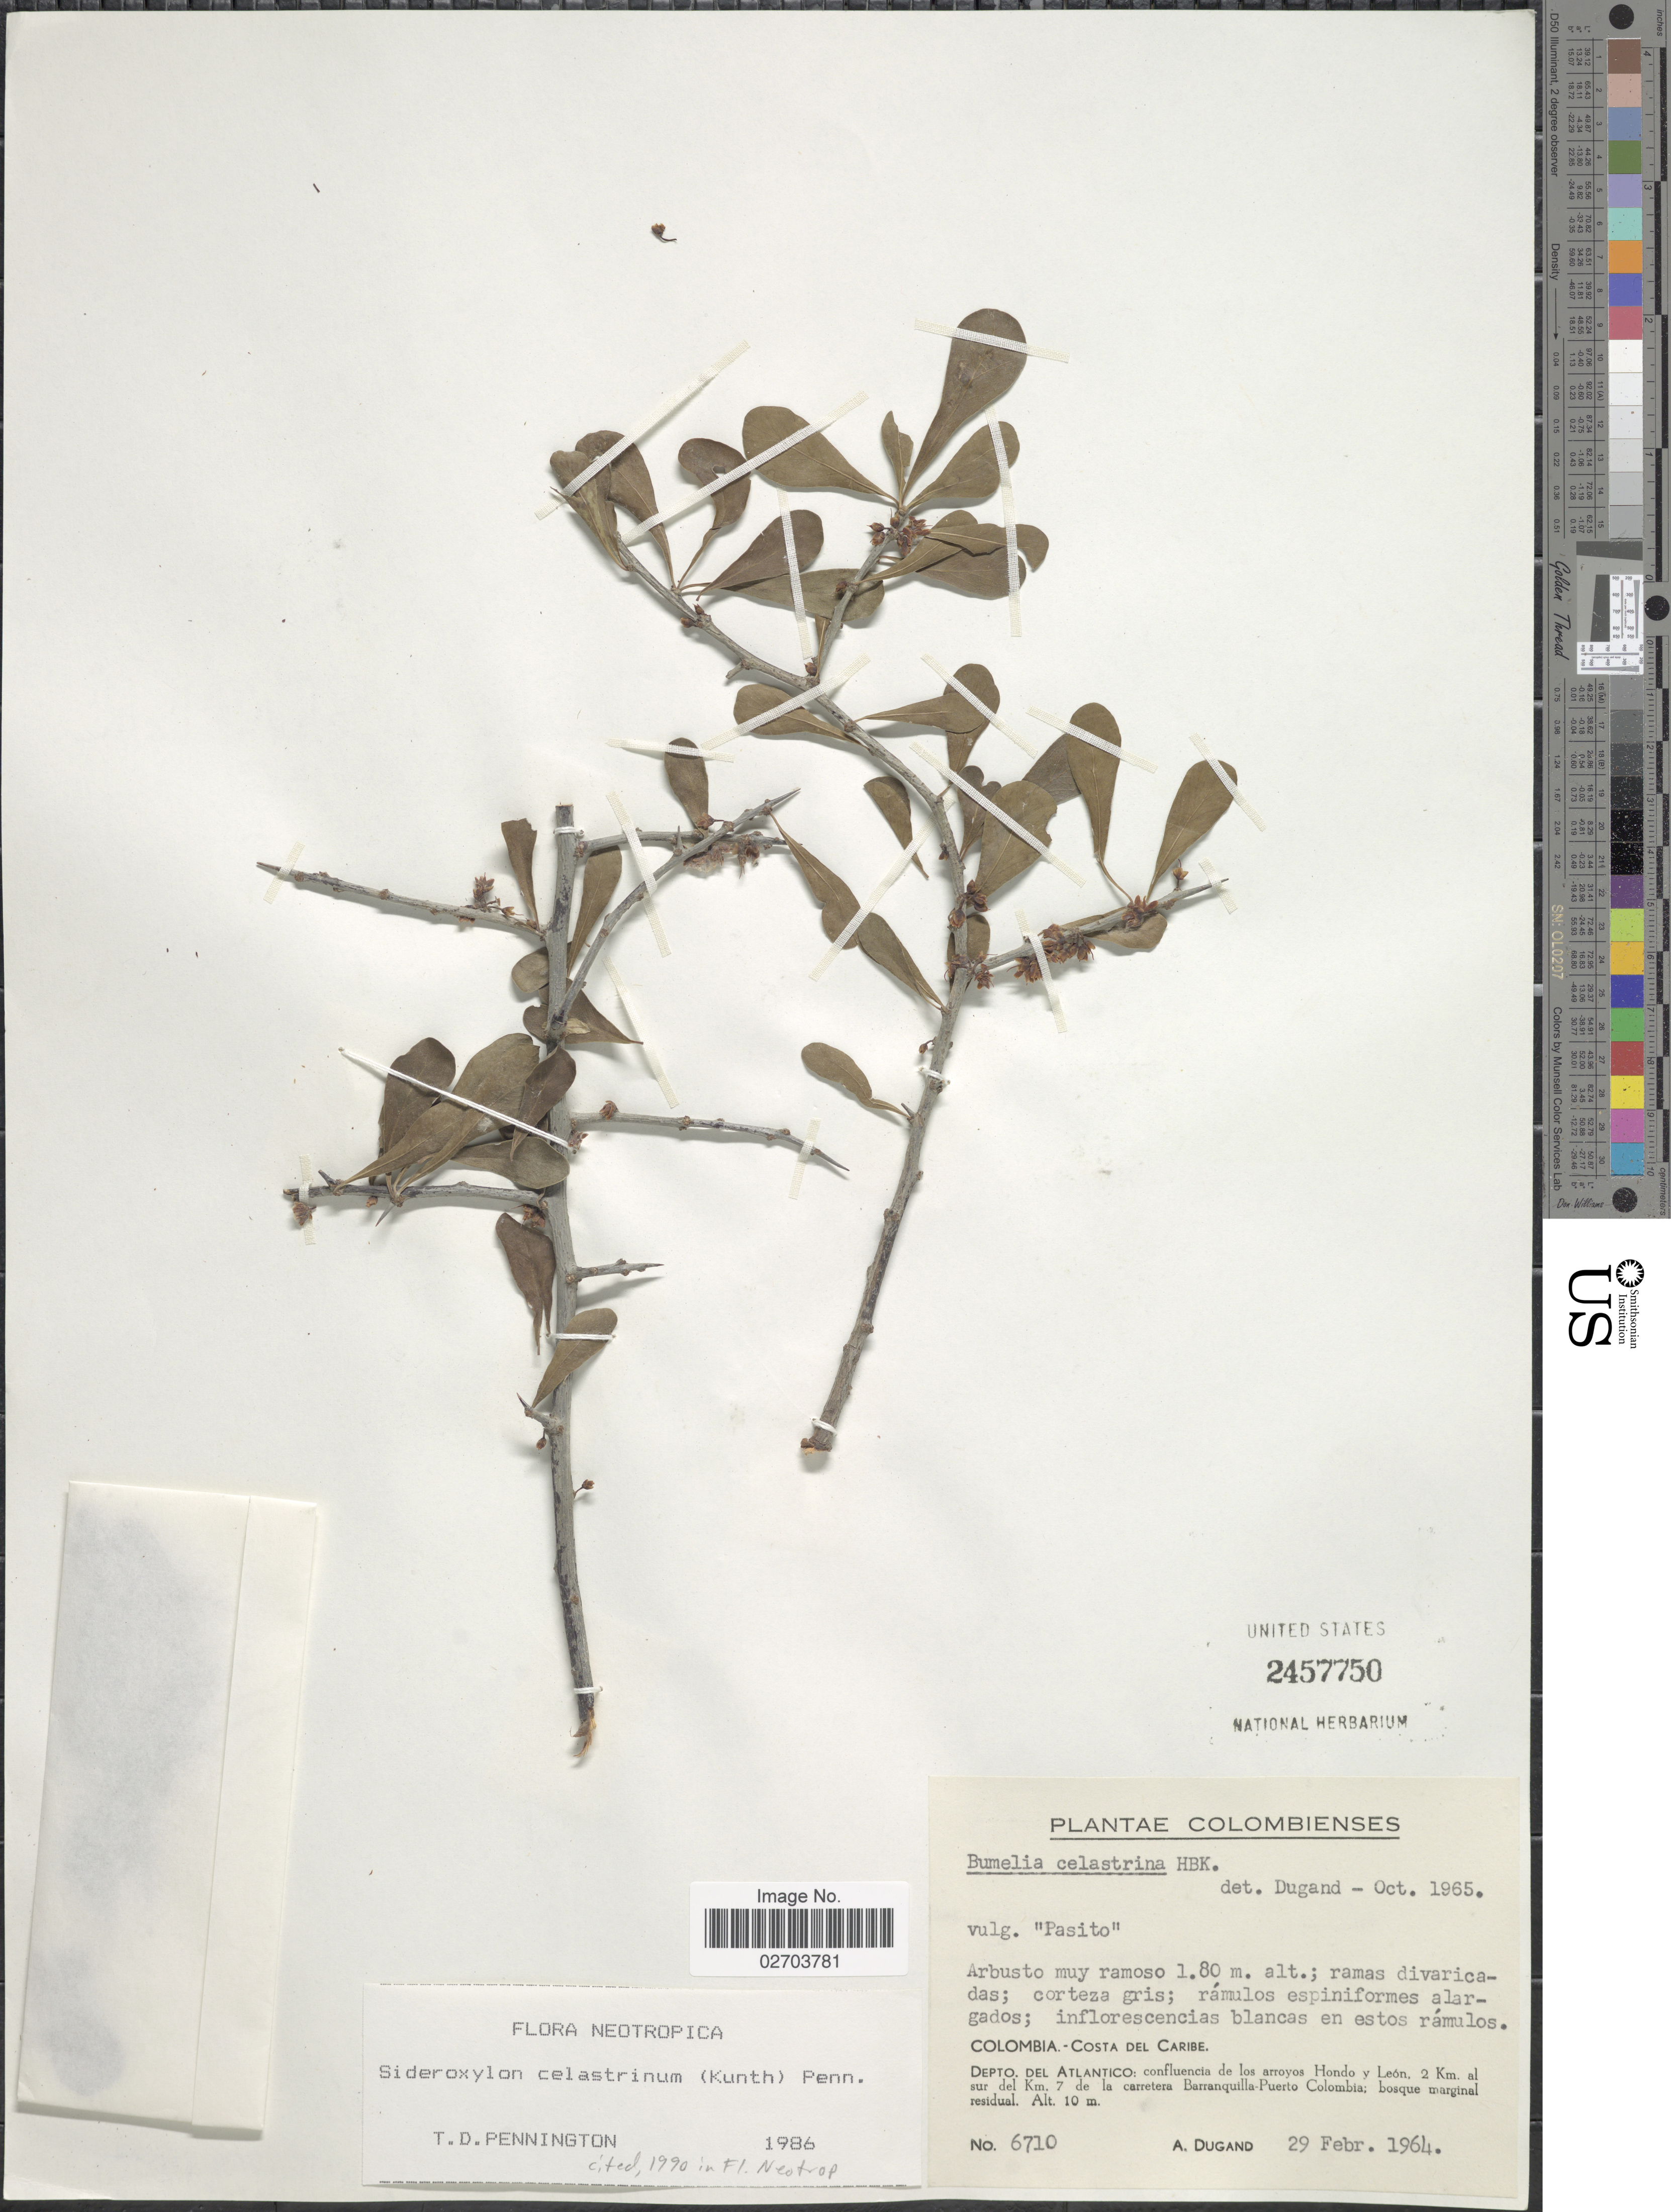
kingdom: Plantae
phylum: Tracheophyta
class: Magnoliopsida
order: Ericales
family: Sapotaceae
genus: Sideroxylon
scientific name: Sideroxylon celastrinum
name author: (Kunth) T.D. Penn.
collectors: A. Dugand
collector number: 6710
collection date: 1964-02-29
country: Colombia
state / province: Atlántico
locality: Costa del Caribe. Confluencia de los arroyos Hondo y Leon, 2 Km. al sur del Km. 7 de la carretera Barranquilla-Puerto Colombia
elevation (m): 10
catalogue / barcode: US 2457750